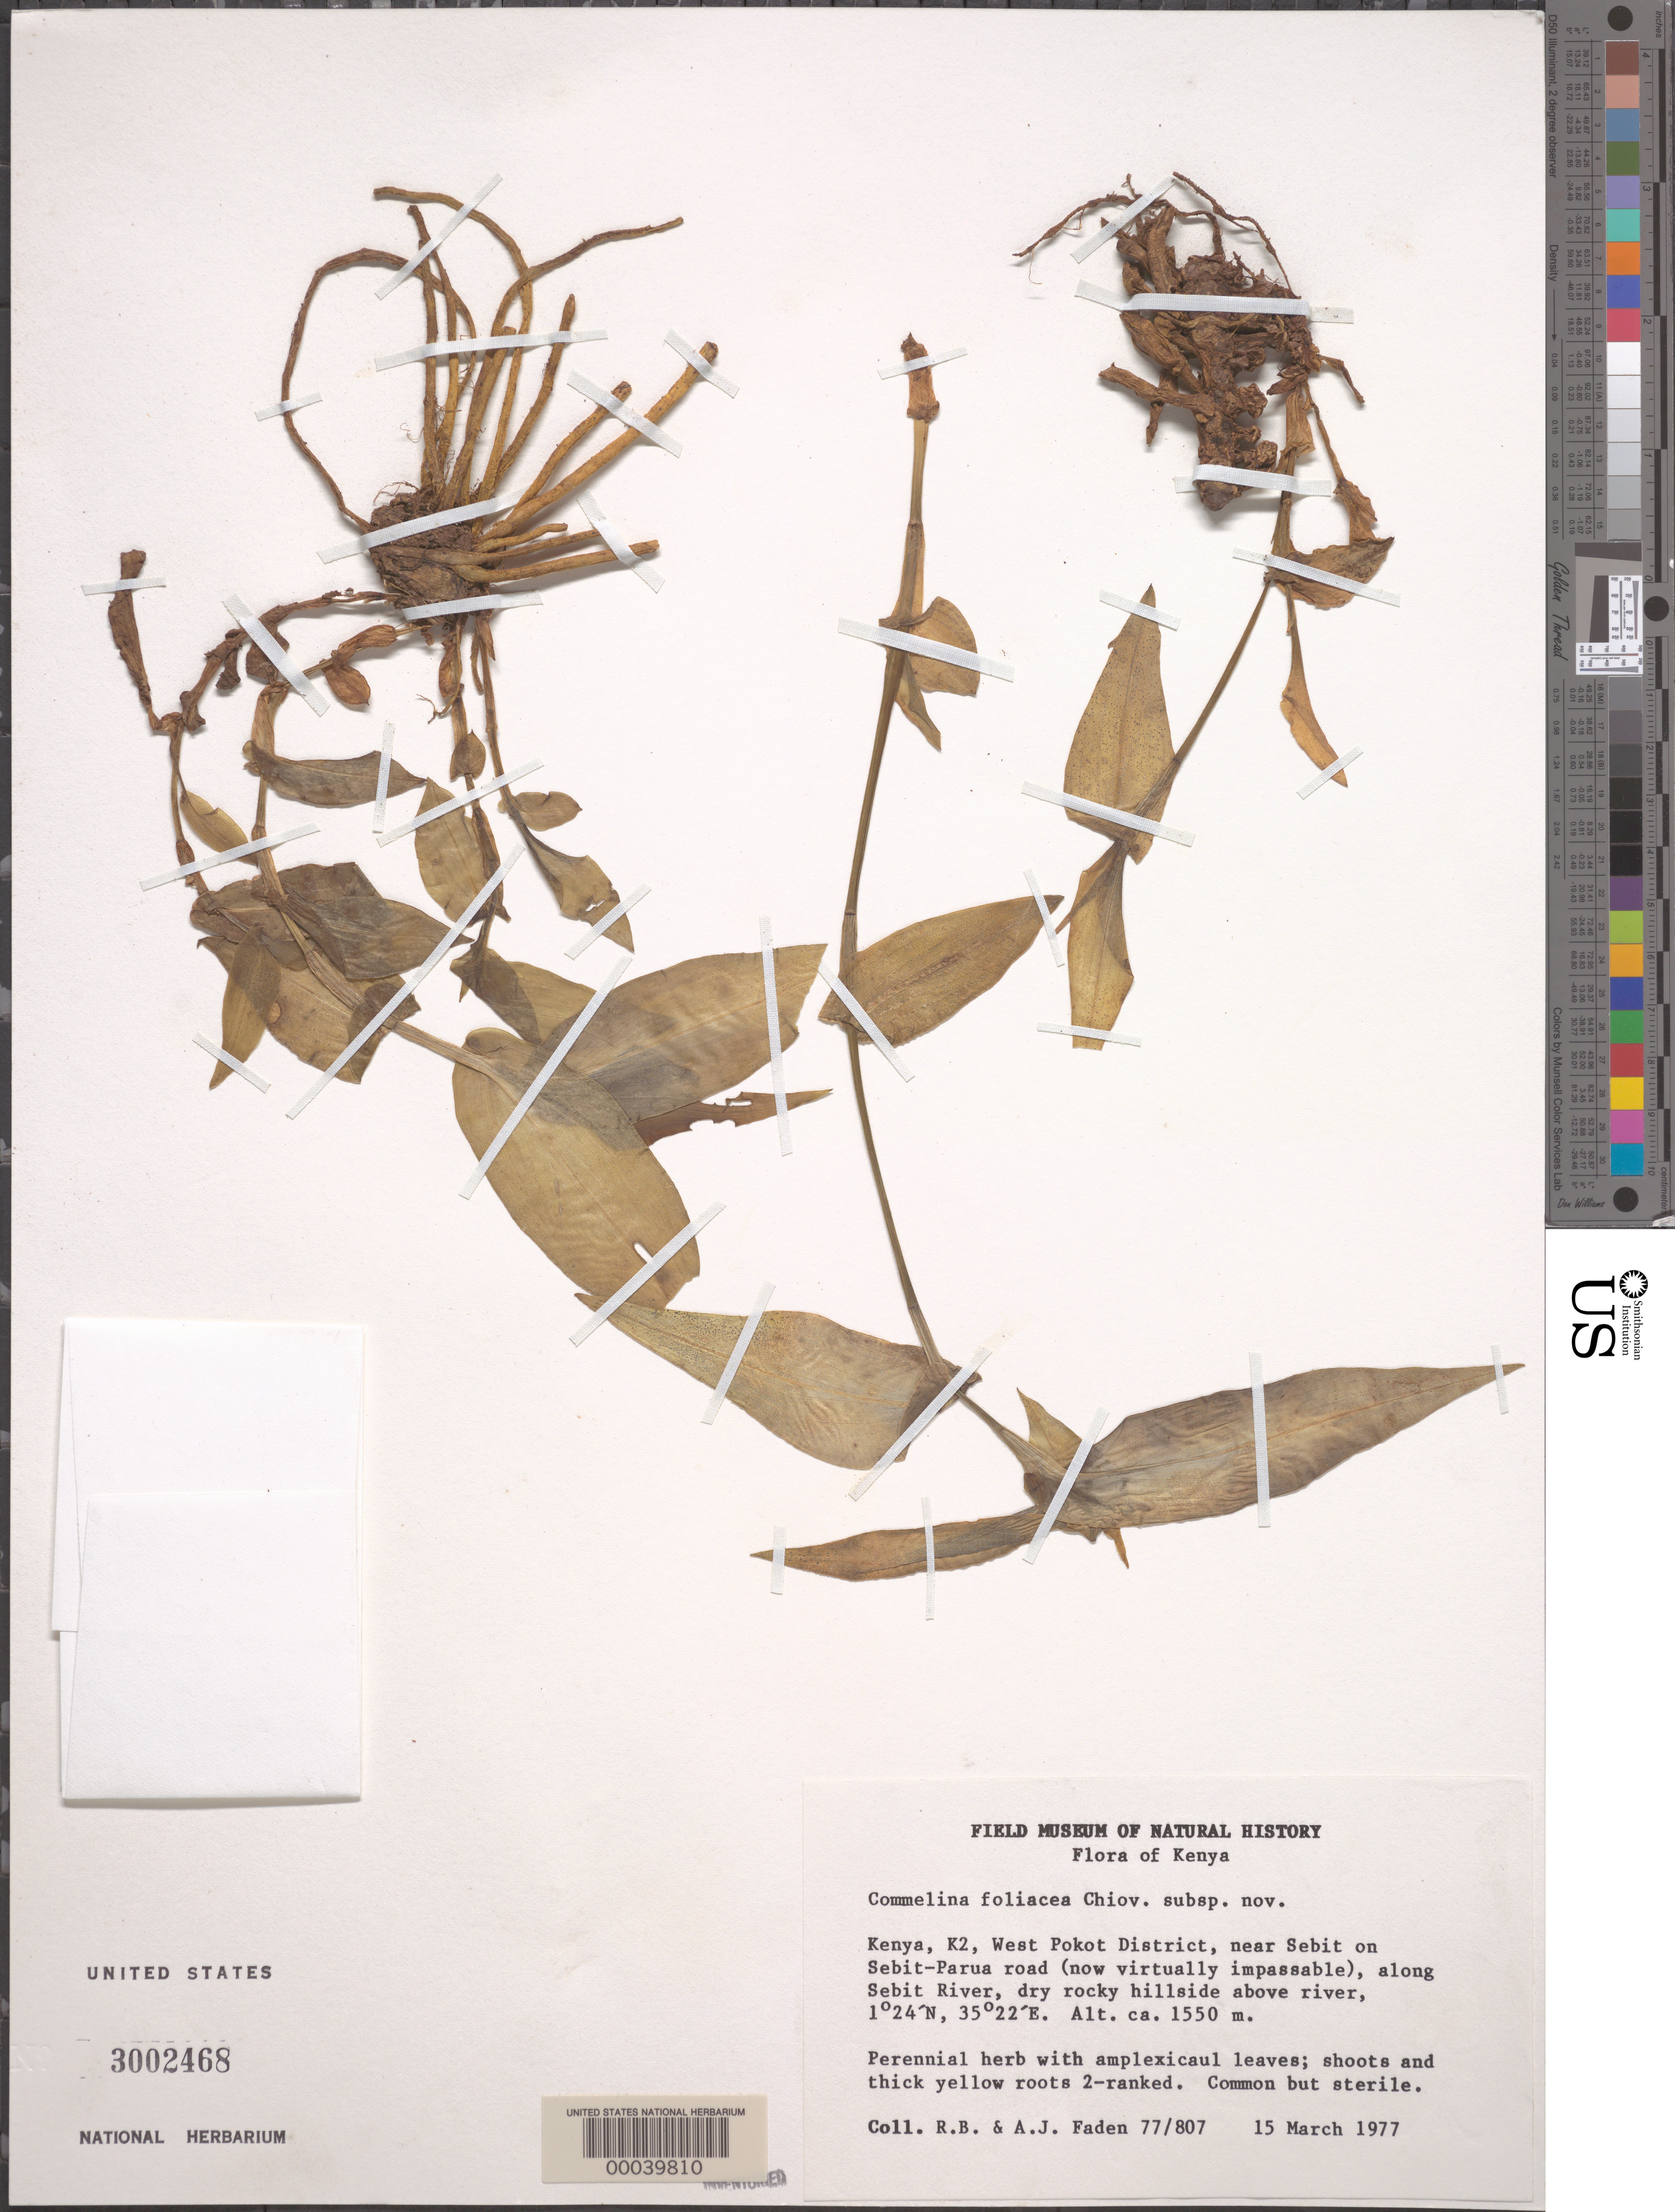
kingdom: Plantae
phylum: Tracheophyta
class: Liliopsida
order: Commelinales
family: Commelinaceae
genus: Commelina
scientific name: Commelina foliacea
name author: Chiov.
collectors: R. B. Faden & A. J. Faden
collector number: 77/807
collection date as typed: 15 Mar 1977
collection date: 1977-03-15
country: Kenya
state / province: West Pokot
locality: Near sebit, along sebit river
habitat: Dry, rocky hillside above river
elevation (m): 1550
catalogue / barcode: US 3002468